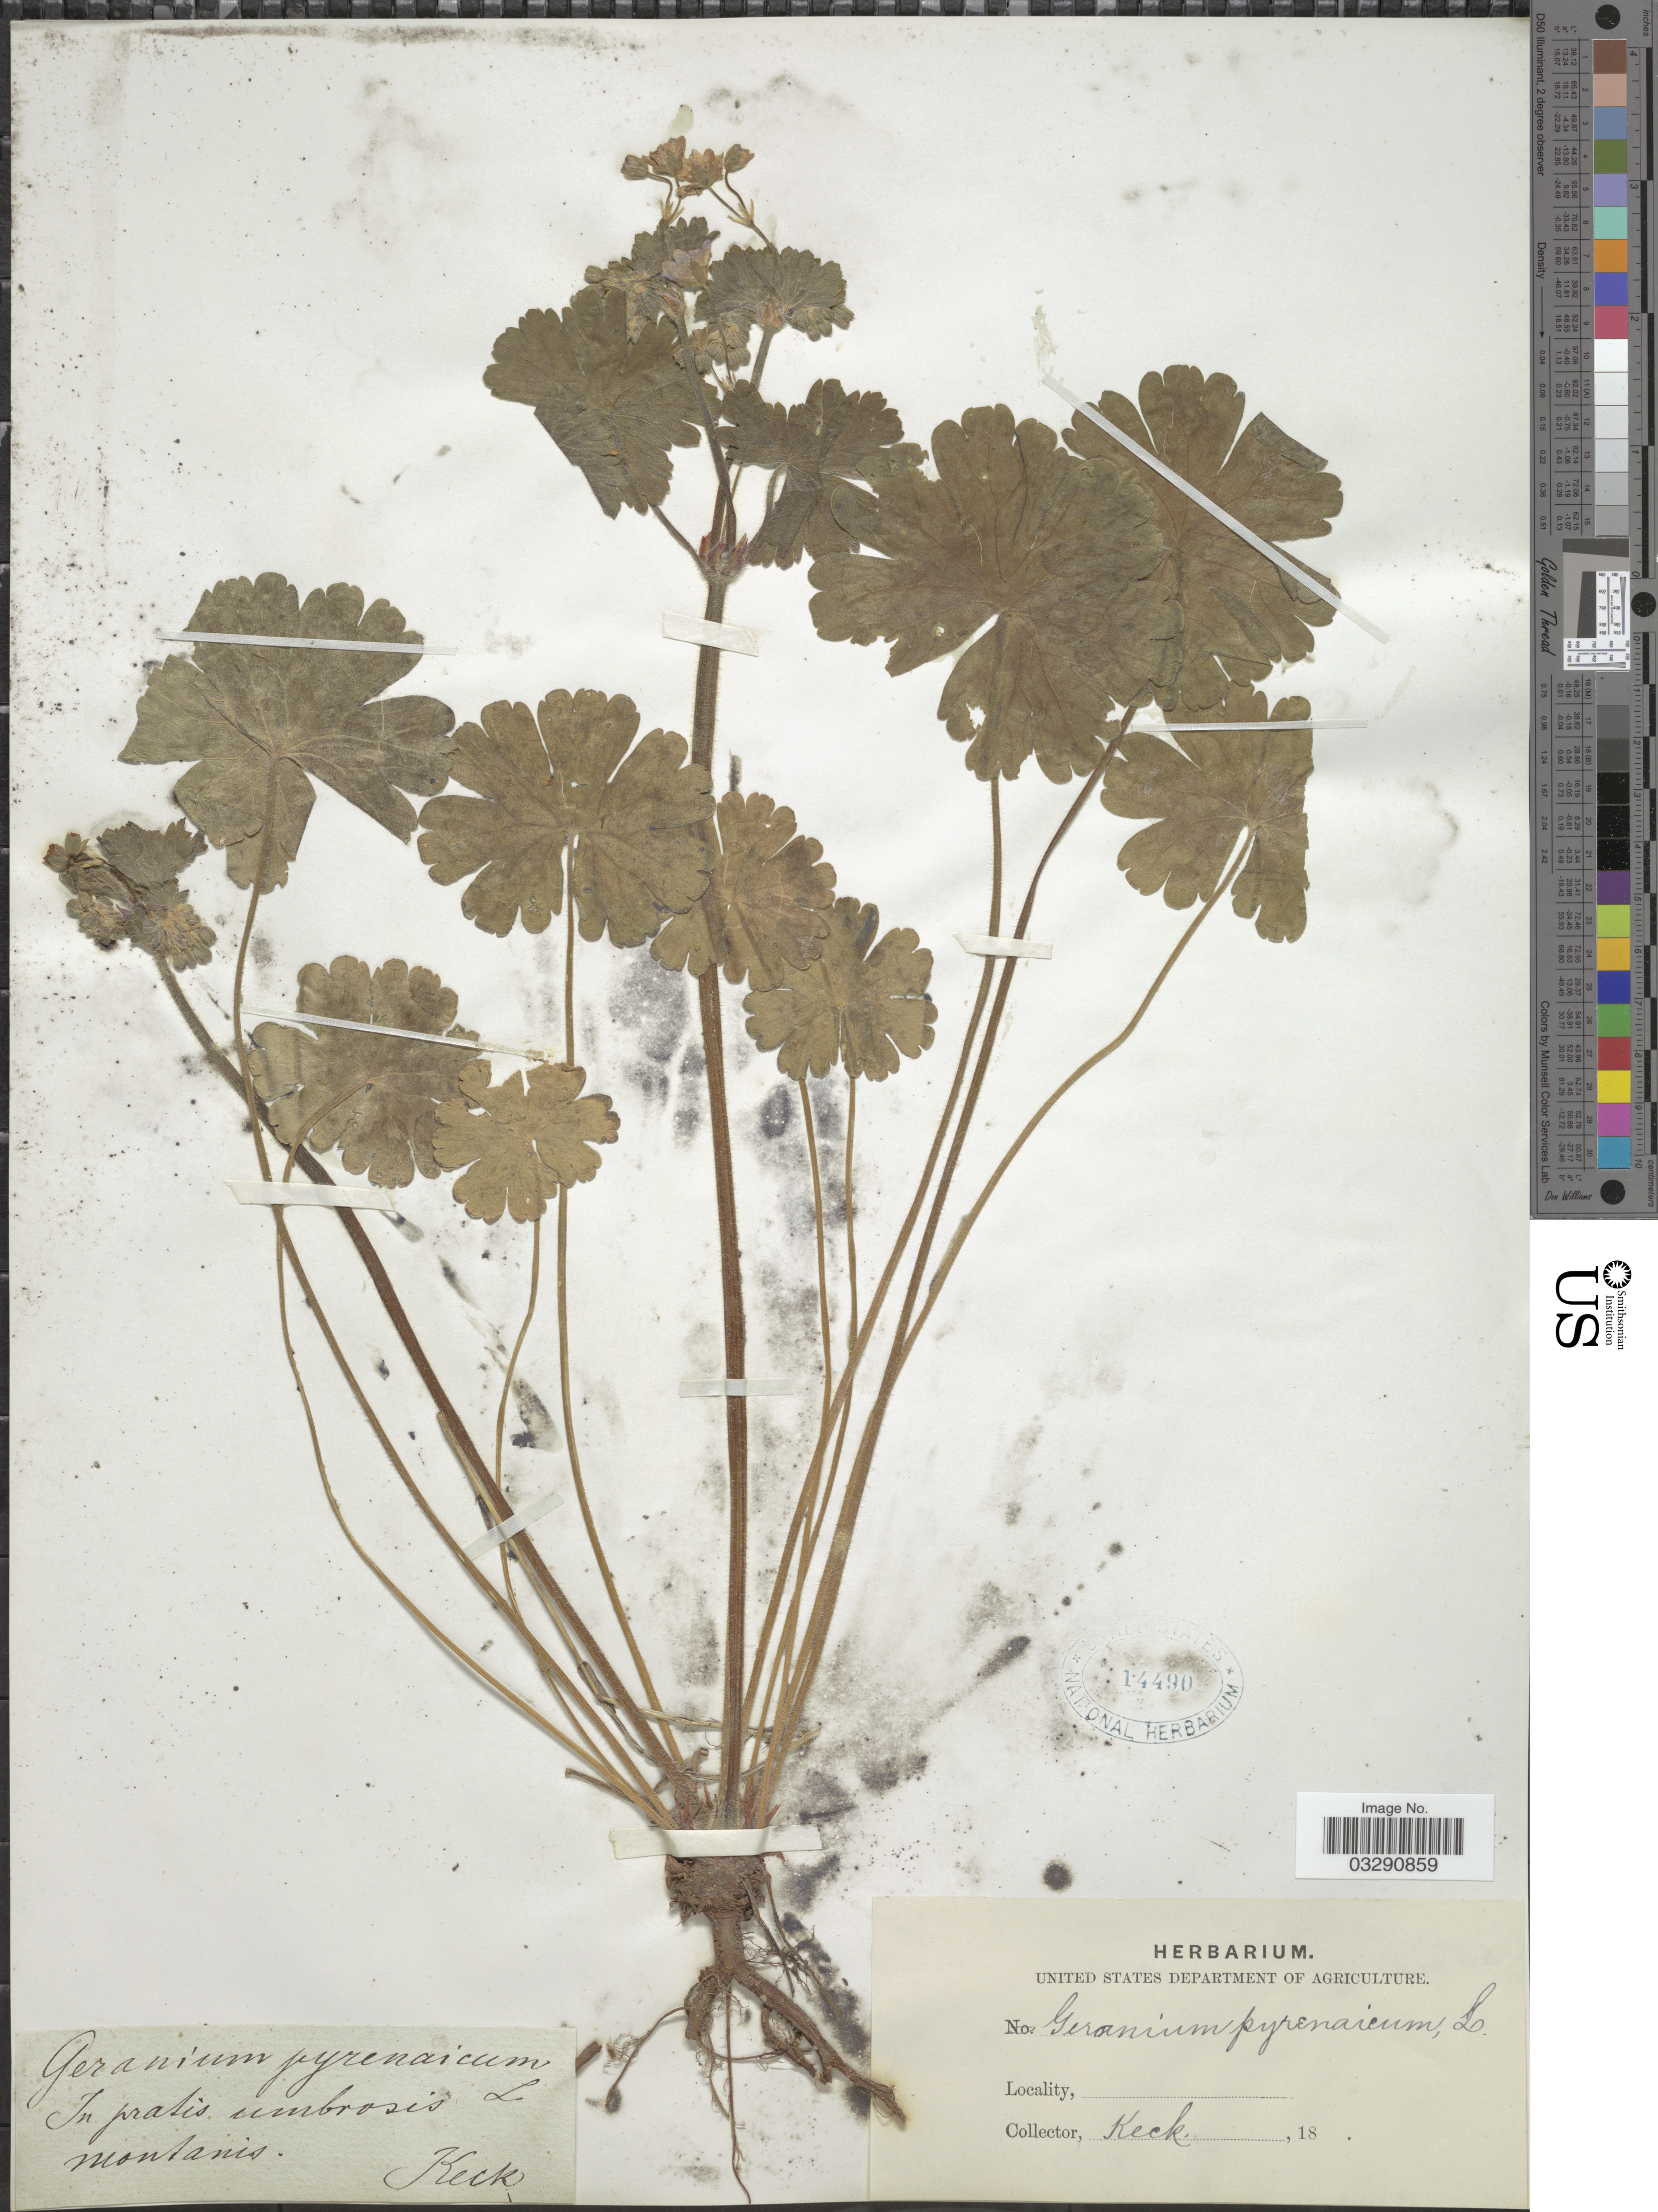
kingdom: Plantae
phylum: Tracheophyta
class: Magnoliopsida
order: Geraniales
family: Geraniaceae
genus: Geranium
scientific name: Geranium pyrenaicum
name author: Burm. f.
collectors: -- Keck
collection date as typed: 18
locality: In pratis umbrosis montanis.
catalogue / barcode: US 14490